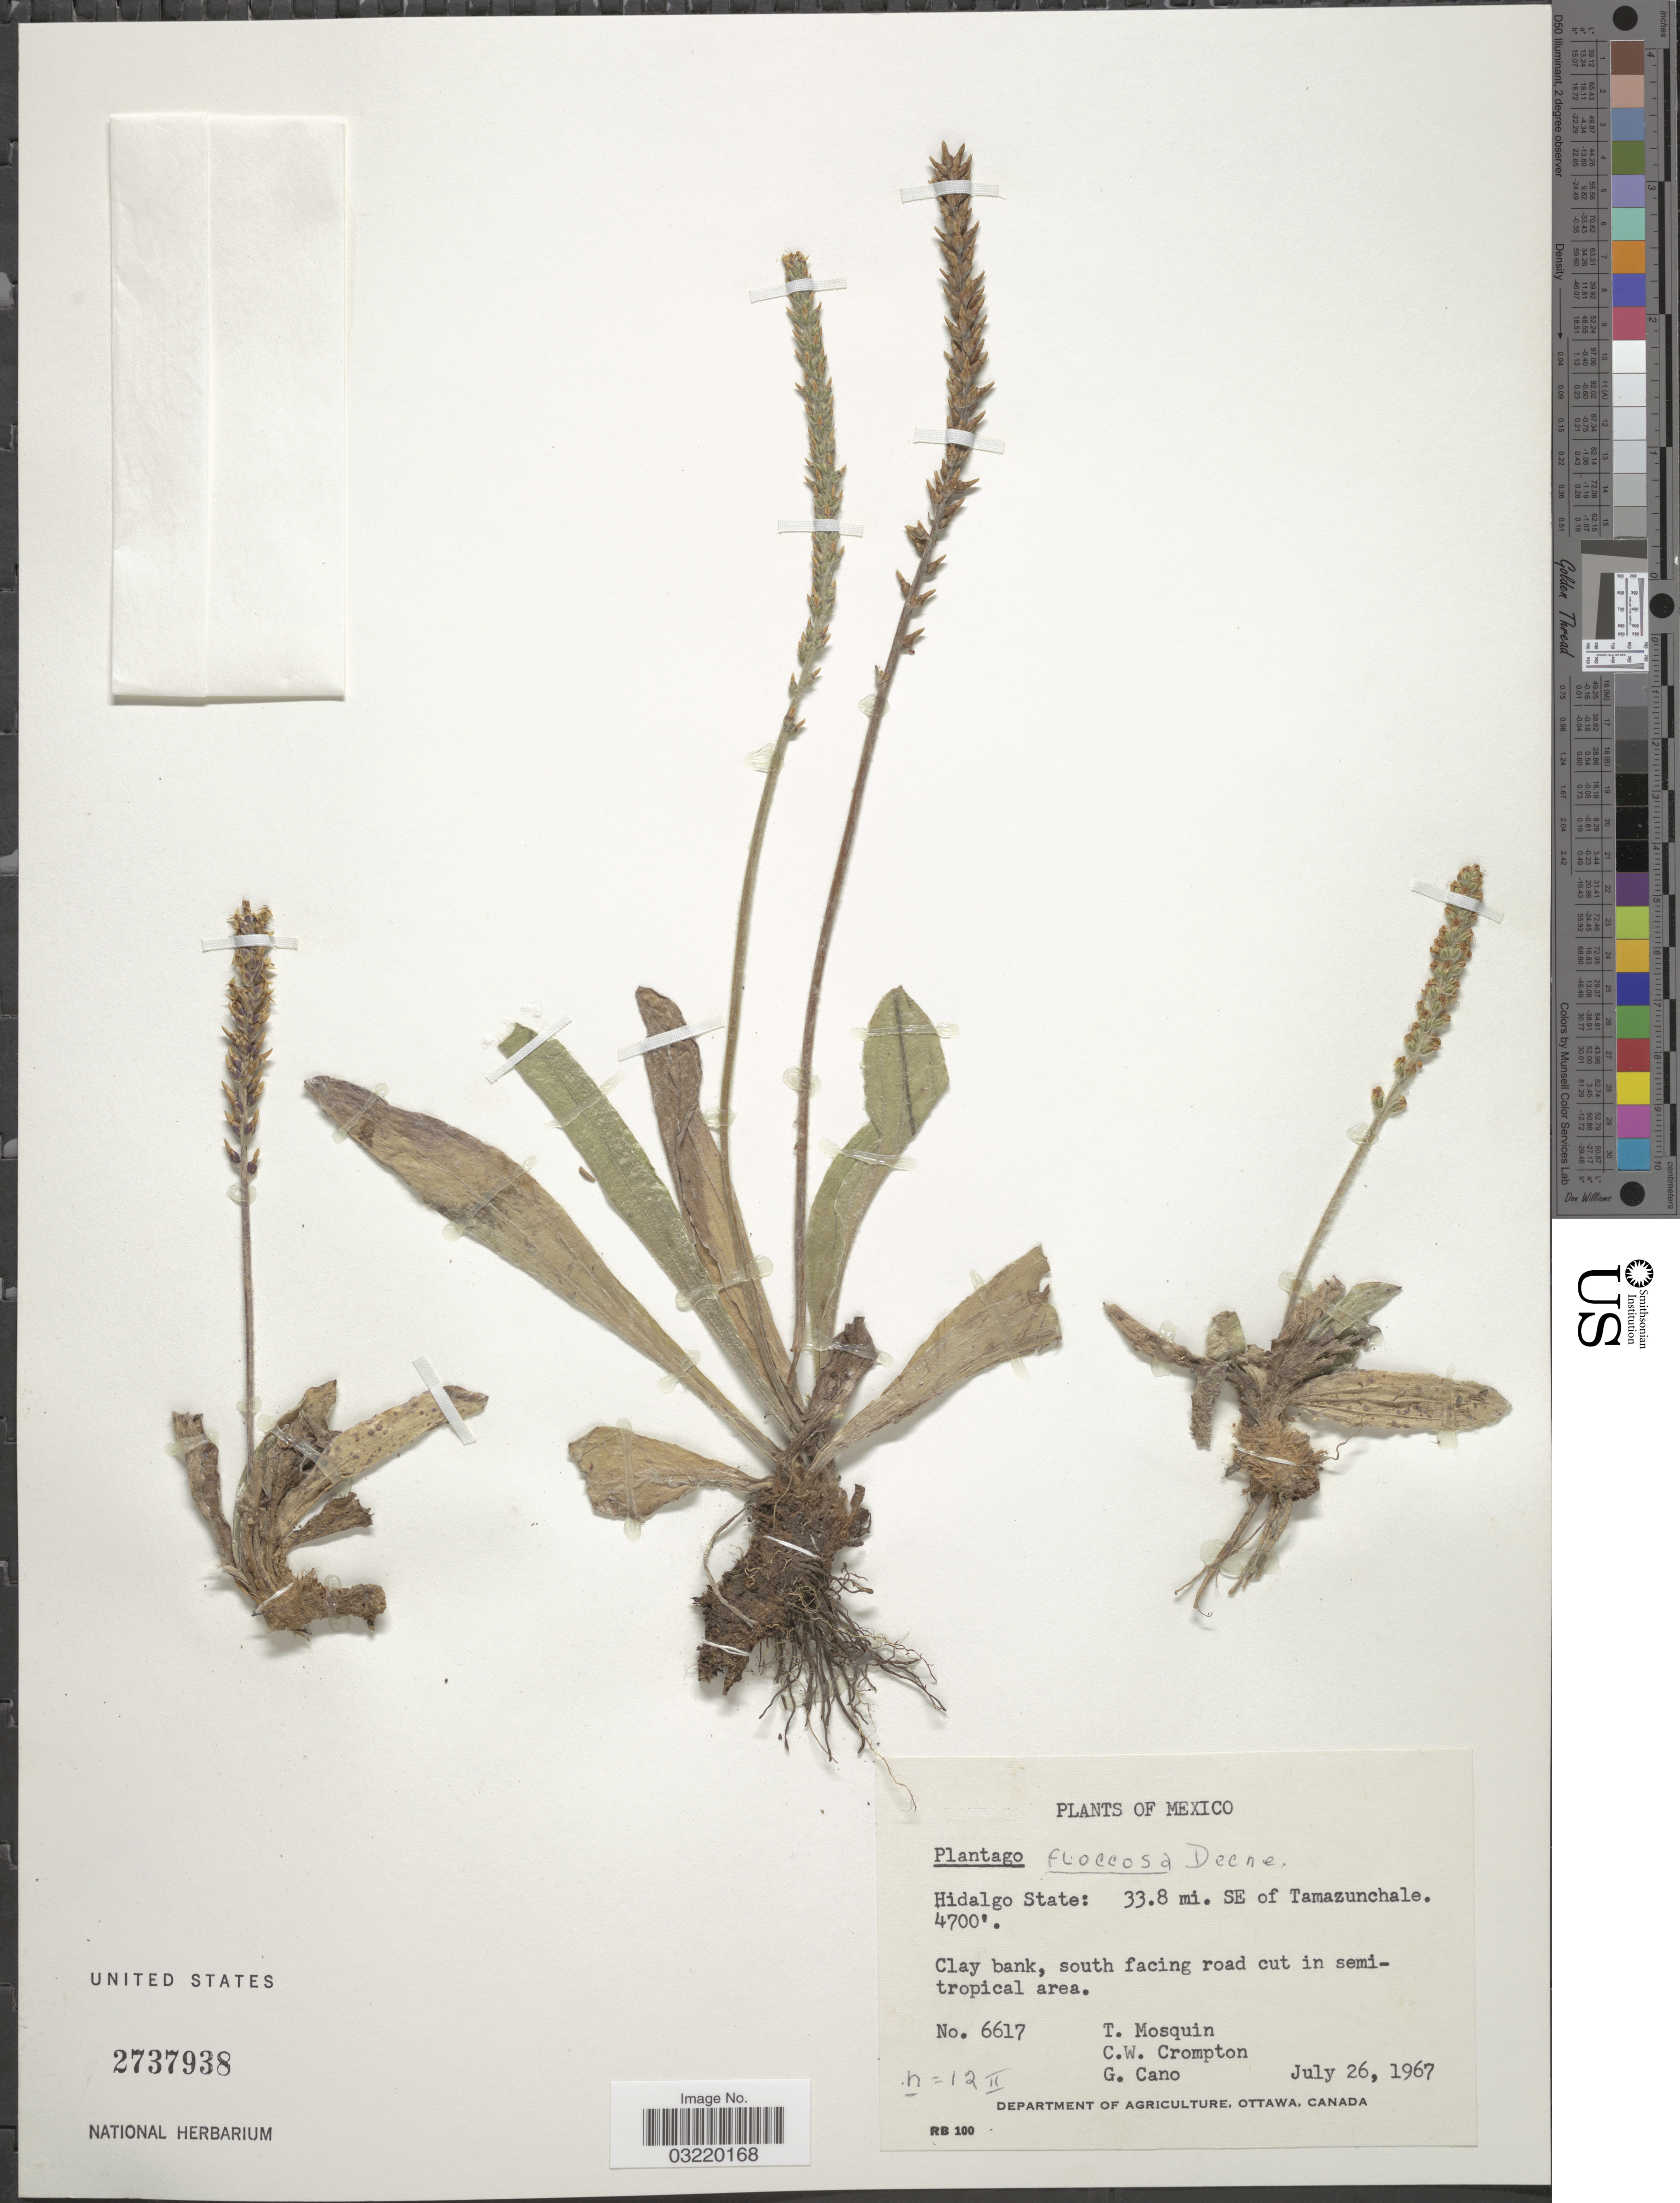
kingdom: Plantae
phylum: Tracheophyta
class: Magnoliopsida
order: Lamiales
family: Plantaginaceae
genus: Plantago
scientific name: Plantago floccosa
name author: Decne.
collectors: T. Mosquin, C. W. Crompton & G. Cano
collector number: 6617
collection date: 1967-07-26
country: Mexico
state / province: Hidalgo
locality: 33.8 mi. SE of Tamazunchale. Clay bank, south facing road cut in semi-tropical area.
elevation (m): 1433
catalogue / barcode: US 2737938